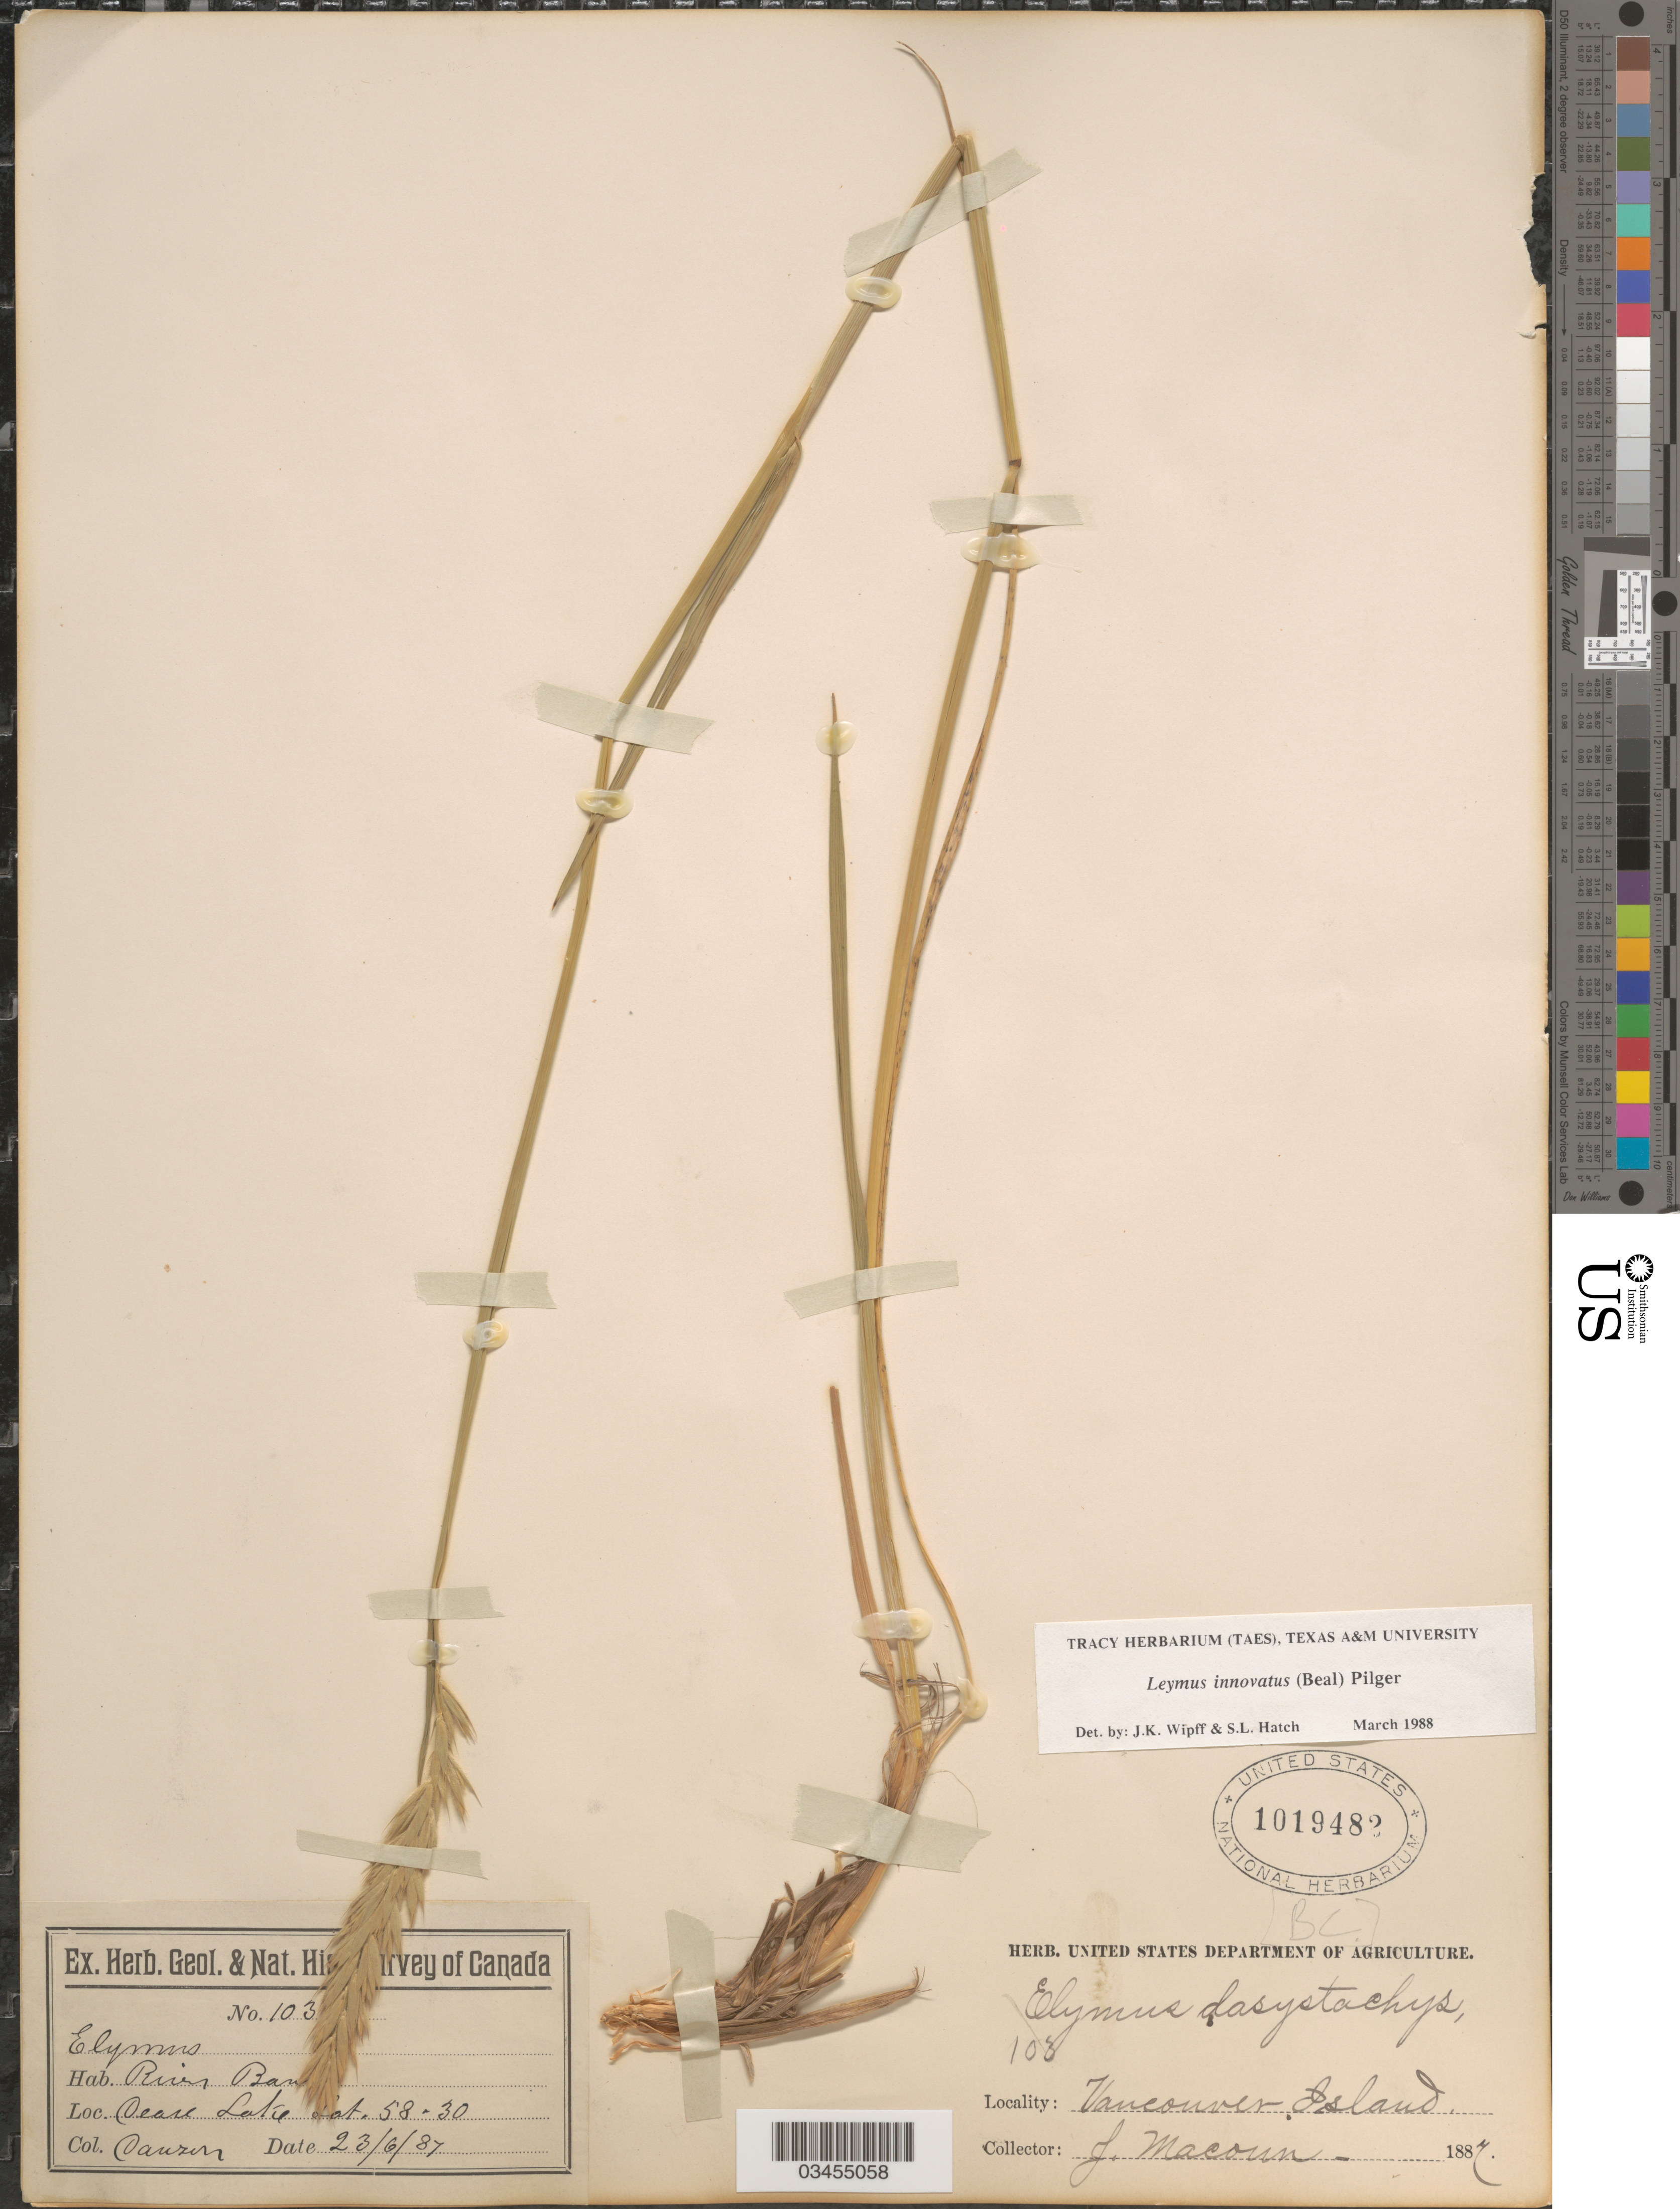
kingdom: Plantae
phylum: Tracheophyta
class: Liliopsida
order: Poales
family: Poaceae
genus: Leymus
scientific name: Leymus innovatus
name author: (W.J. Beal) Pilg.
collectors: J. Macoun & -. Dawson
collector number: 103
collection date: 1887-06-23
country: Canada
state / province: British Columbia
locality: River Bank. Dease Lake. Vancouver island.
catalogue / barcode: US 1019482